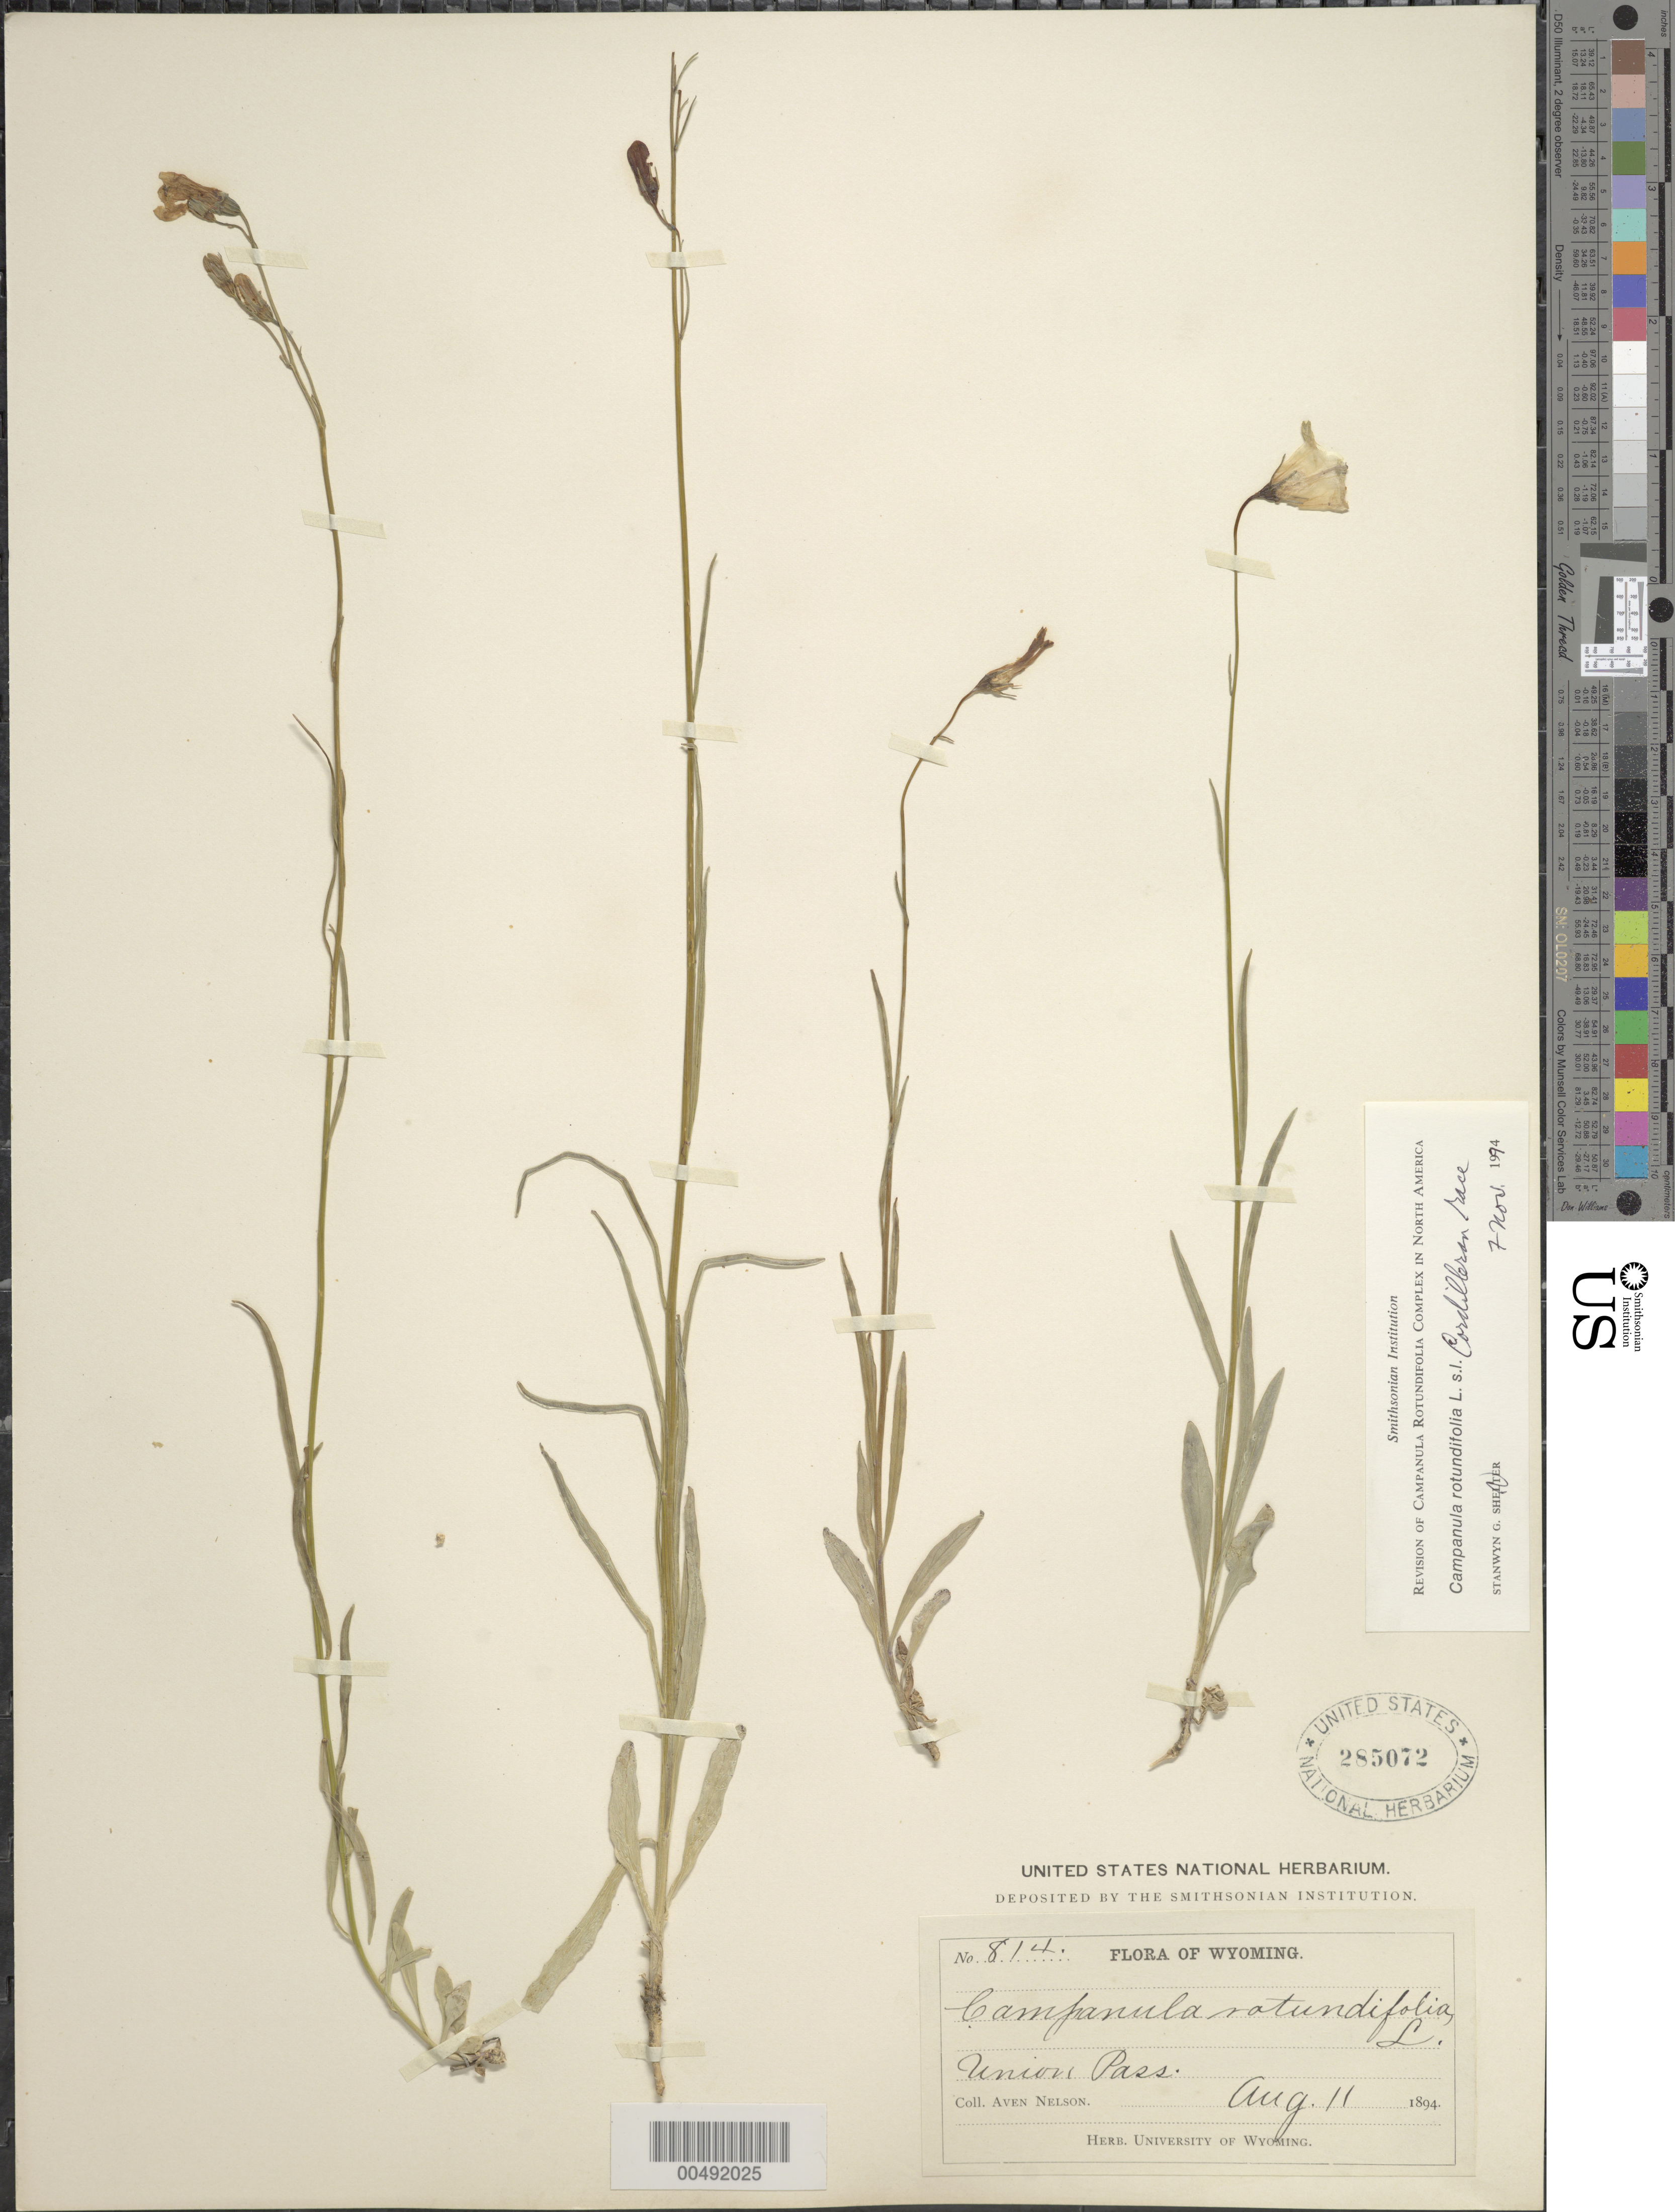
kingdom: Plantae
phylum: Tracheophyta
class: Magnoliopsida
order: Asterales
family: Campanulaceae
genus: Campanula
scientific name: Campanula rotundifolia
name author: L.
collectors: A. Nelson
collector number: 814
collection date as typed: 11 Aug 1894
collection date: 1894-08-11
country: United States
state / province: Wyoming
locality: Union Pass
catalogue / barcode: US 285072